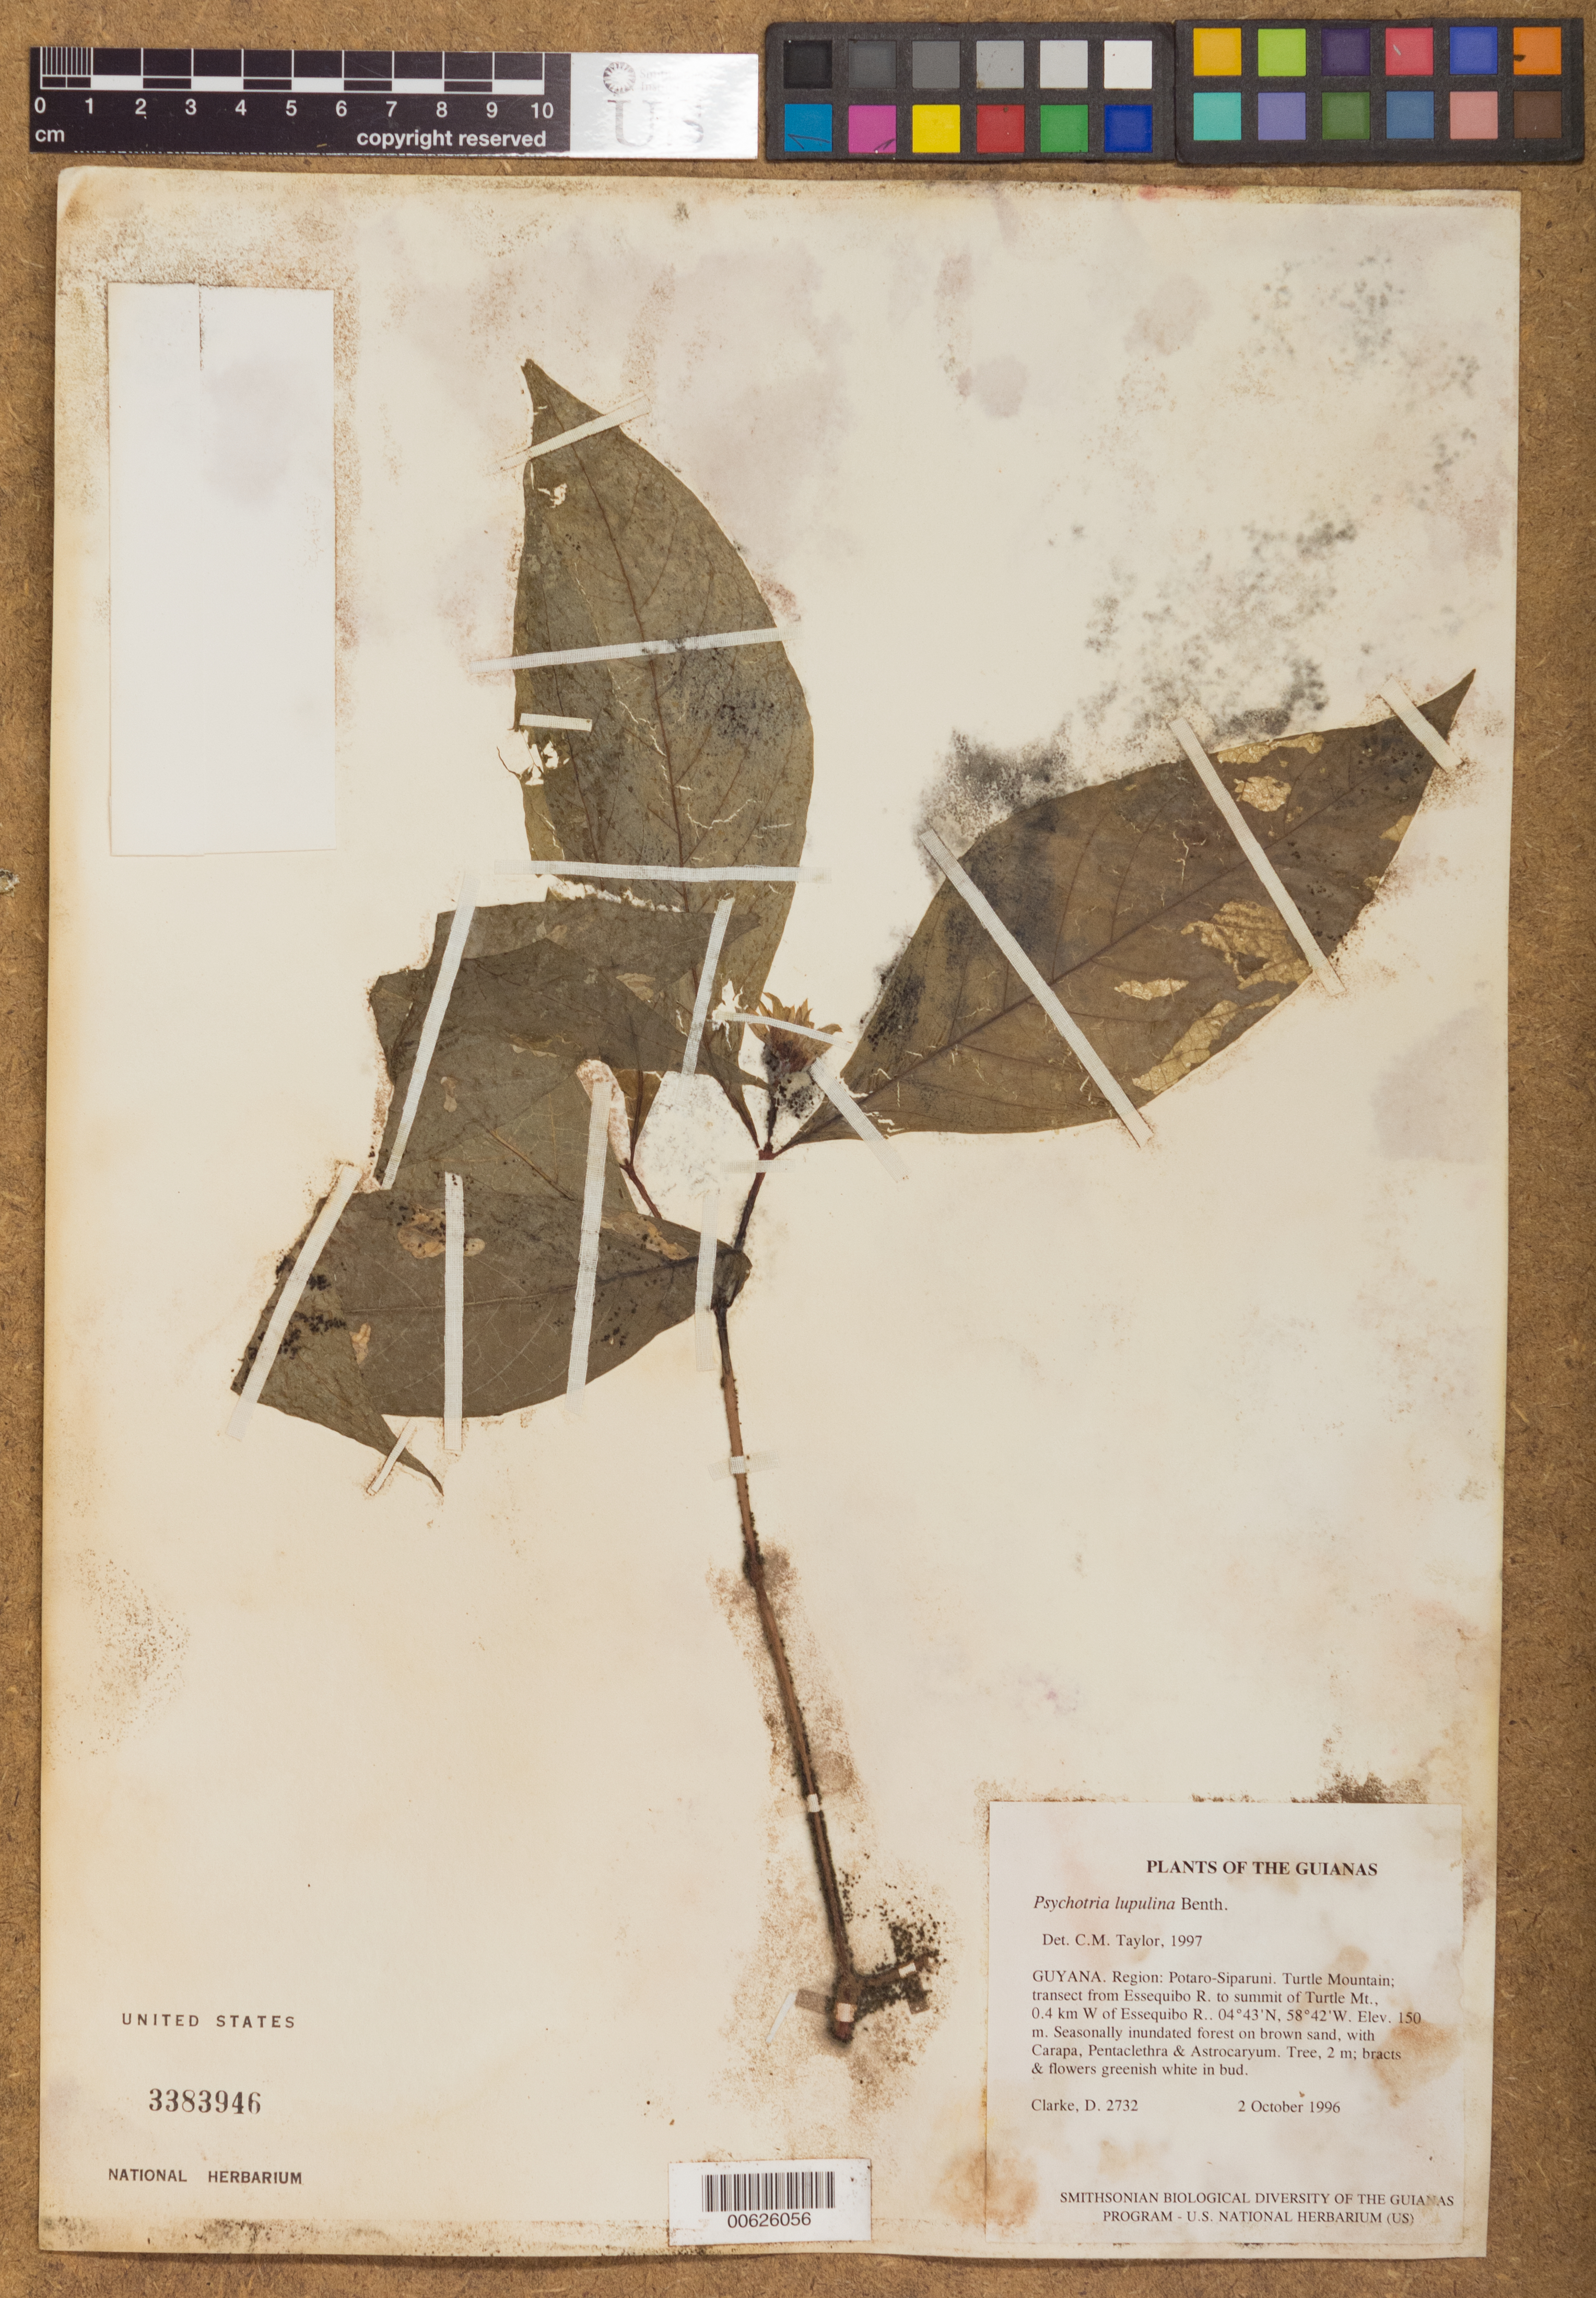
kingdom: Plantae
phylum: Tracheophyta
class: Magnoliopsida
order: Gentianales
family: Rubiaceae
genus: Psychotria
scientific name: Psychotria lupulina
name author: Benth.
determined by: Taylor, Charlotte M.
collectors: H. D. Clarke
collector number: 2732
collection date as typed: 2 October 1996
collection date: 1996-10-02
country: Guyana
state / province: Potaro-Siparuni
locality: Iwokrama Rainforest Reserve; transect: Essequibo R. - summit of Turtle Mt., 0.4km W. of Essequibo R.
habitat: Seasonally inundated forest on brown sand, with Carapa, Pentaclethra & Astrocaryum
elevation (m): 150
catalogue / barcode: US 3383946